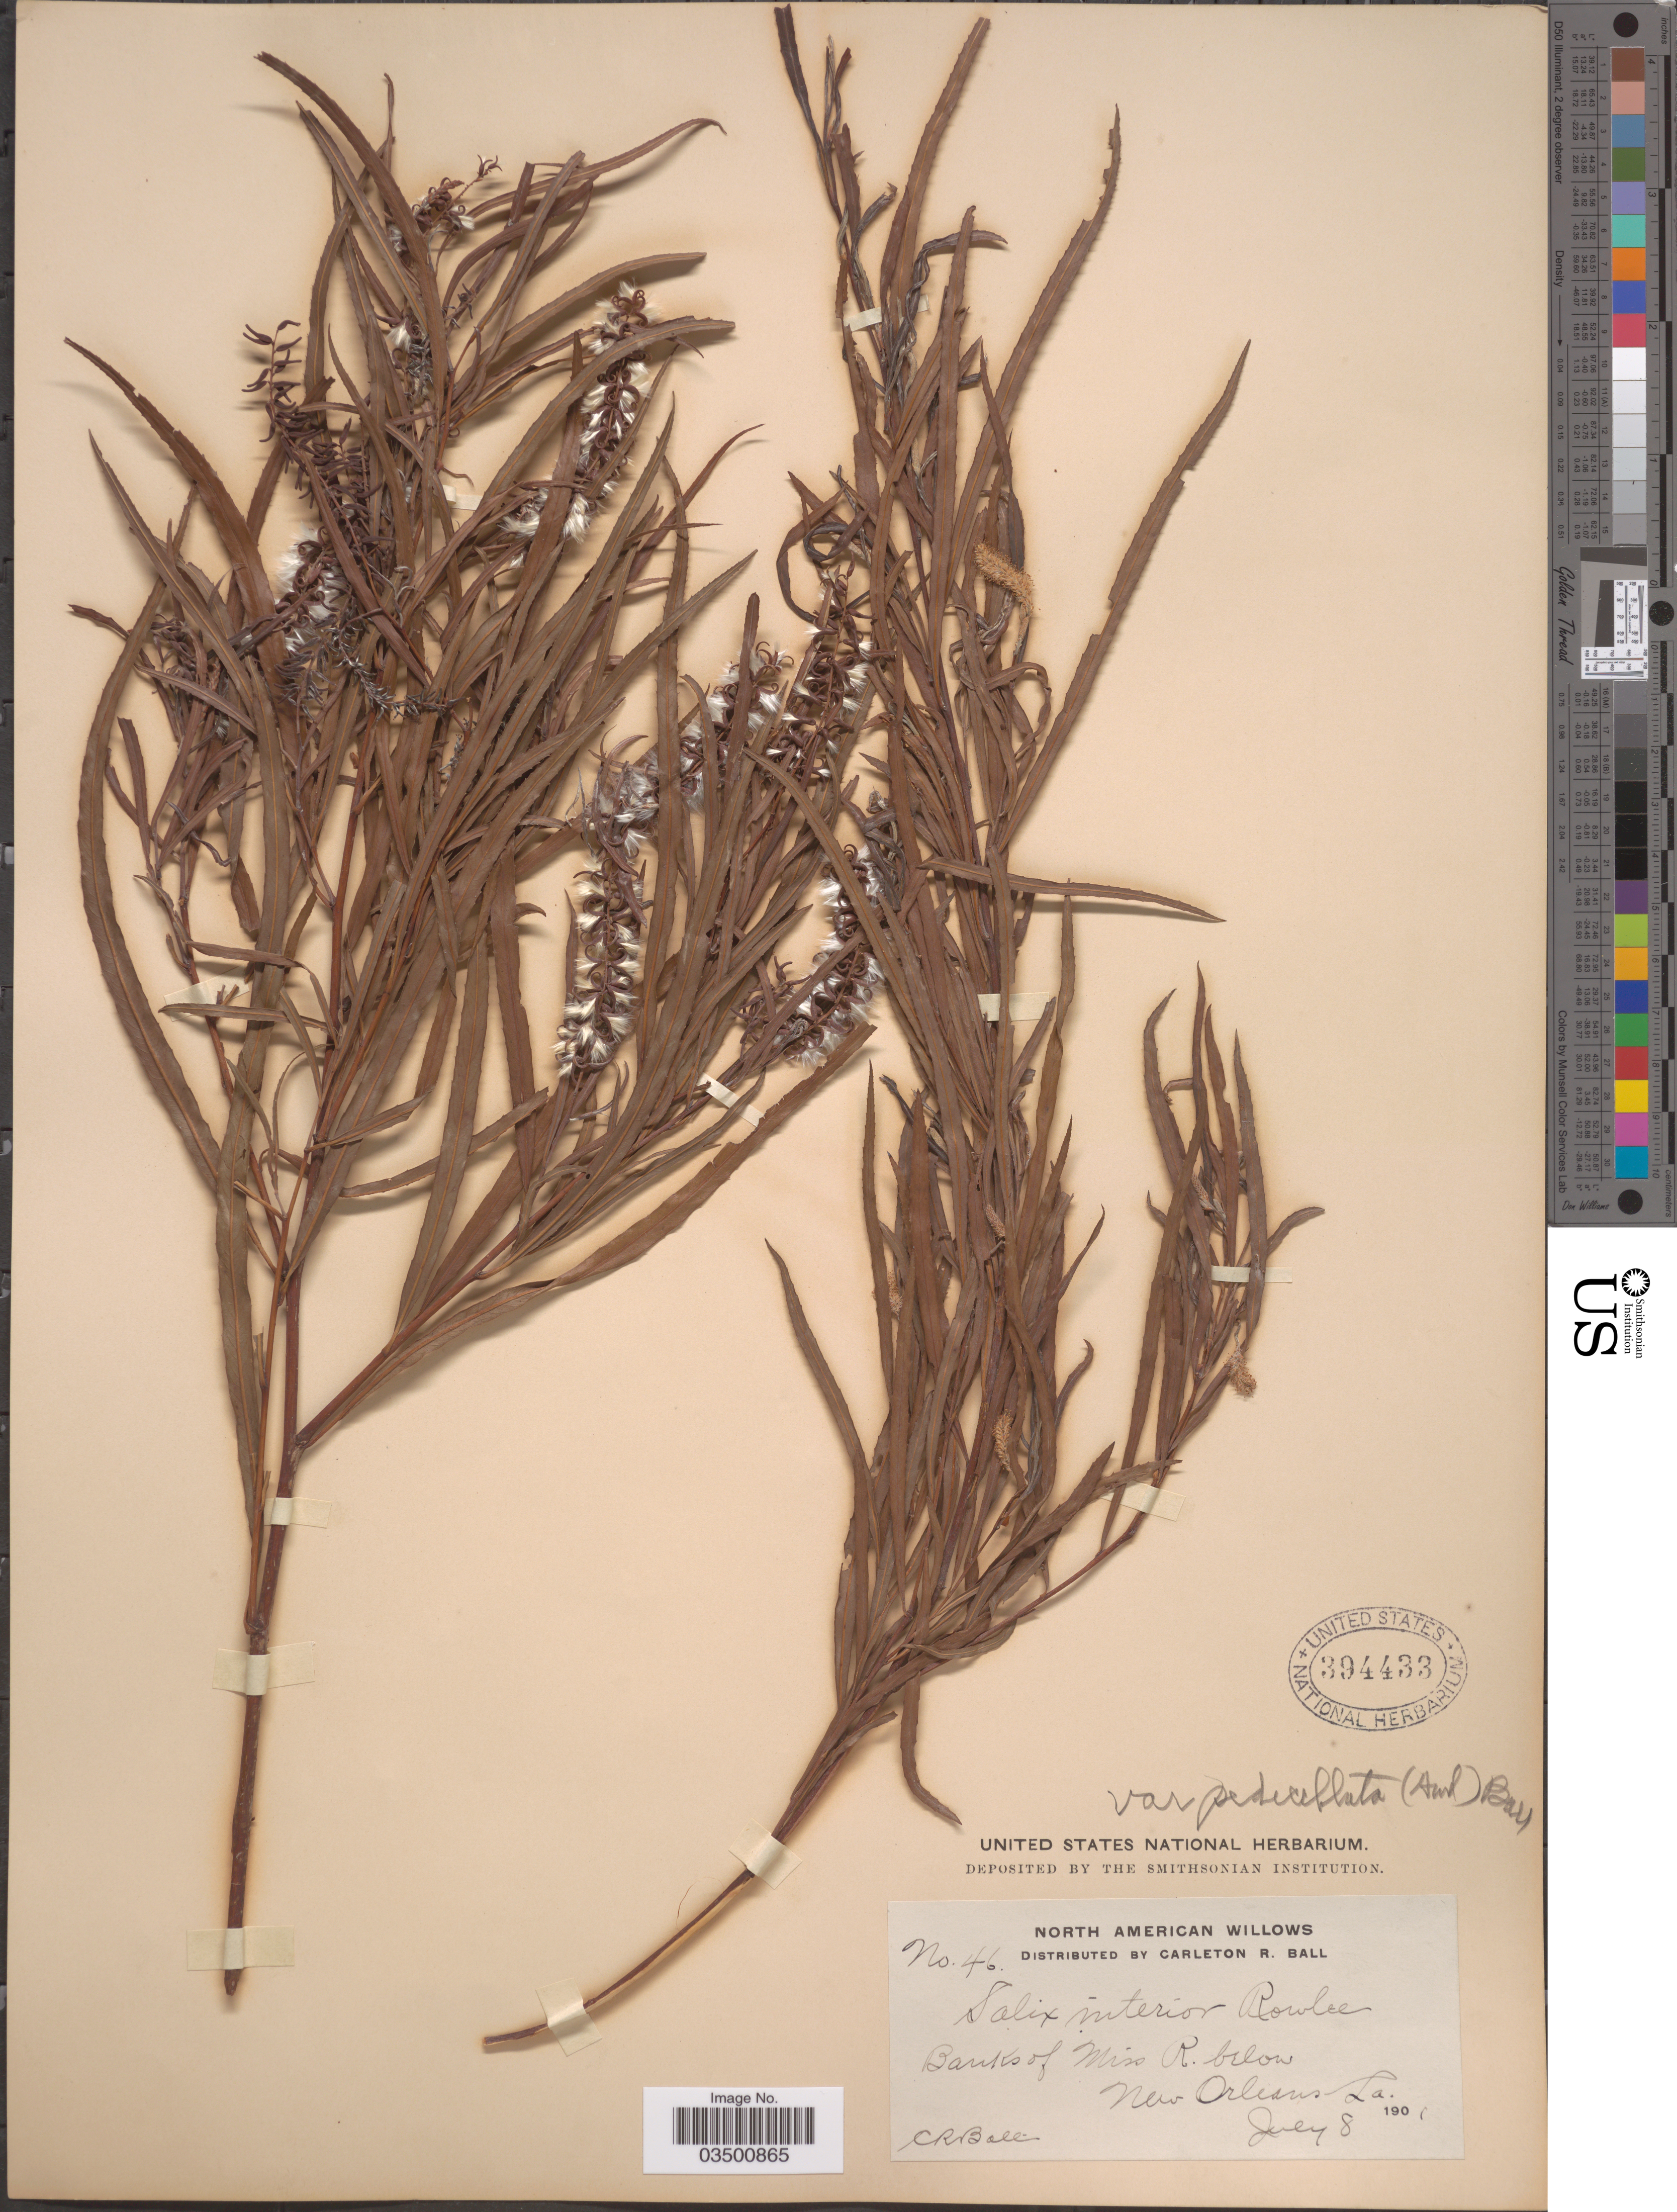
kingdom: Plantae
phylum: Tracheophyta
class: Magnoliopsida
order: Malpighiales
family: Salicaceae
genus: Salix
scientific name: Salix interior var. pedicellata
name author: (Andersson) C.R. Ball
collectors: C. R. Ball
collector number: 46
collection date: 1901-07-08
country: United States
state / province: Louisiana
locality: Banks of Miss R. below New Orleans.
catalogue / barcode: US 394433